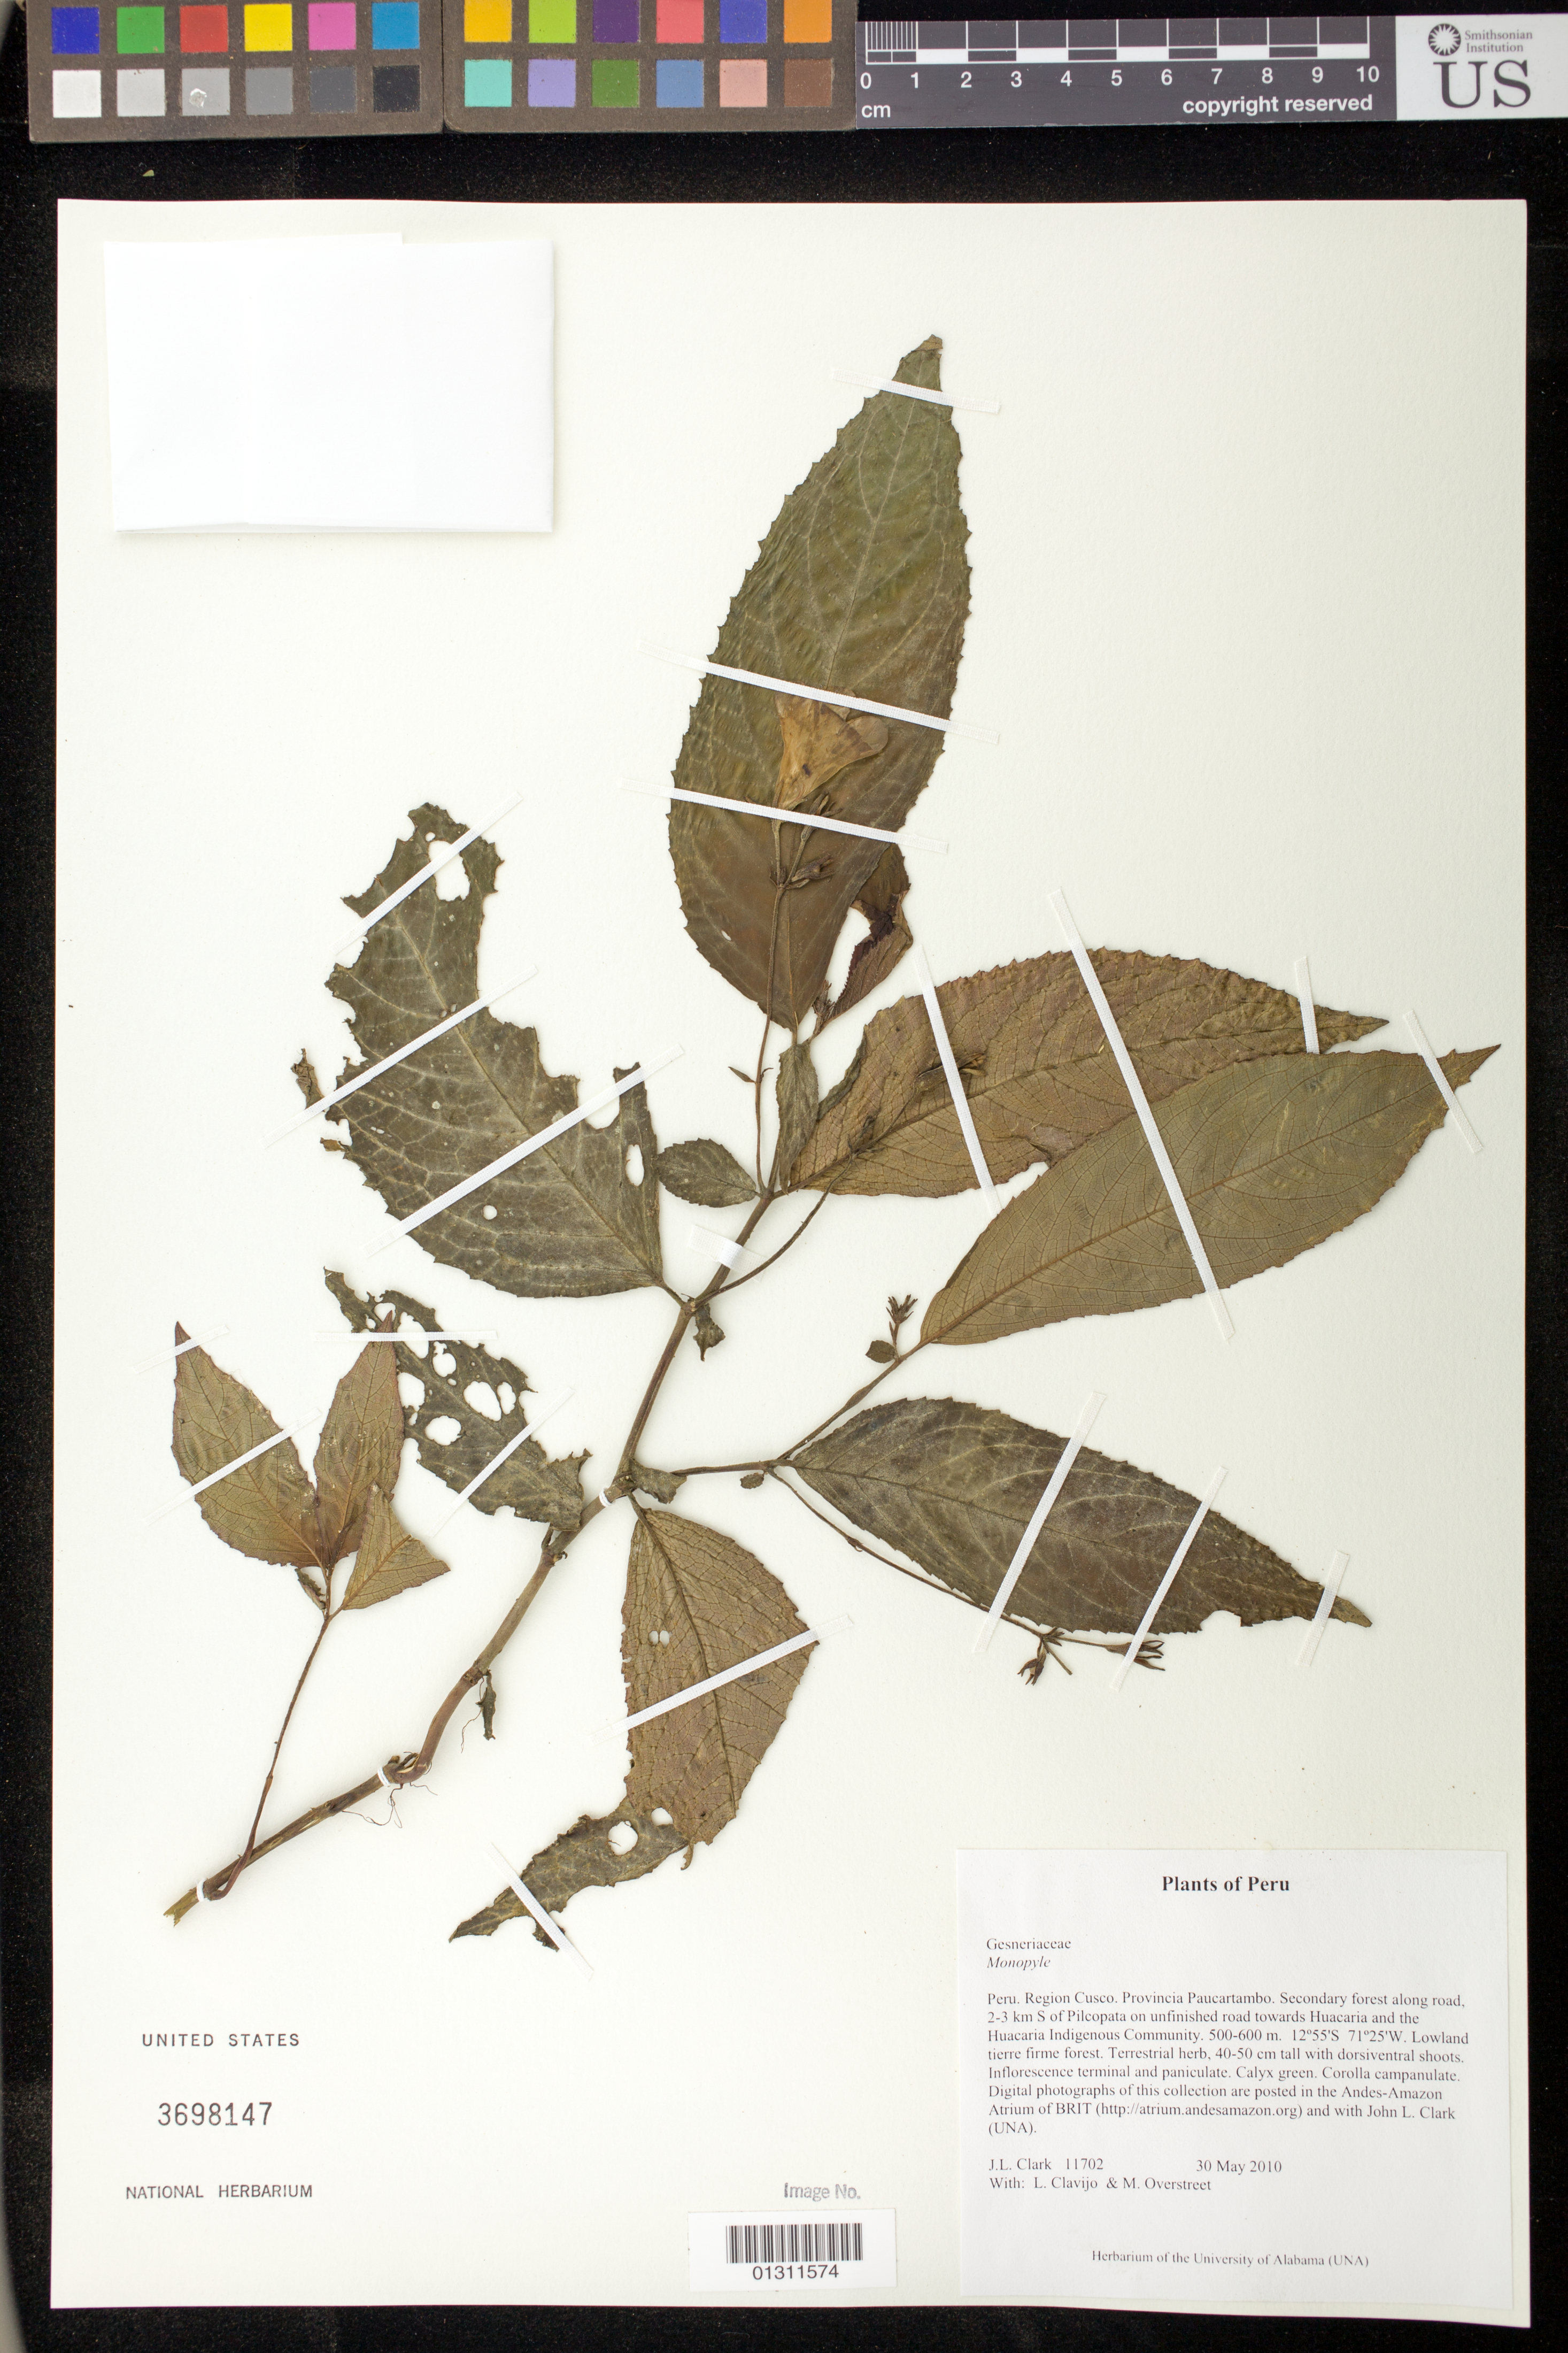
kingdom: Plantae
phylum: Tracheophyta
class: Magnoliopsida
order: Lamiales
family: Gesneriaceae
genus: Monopyle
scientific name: Monopyle sp.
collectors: J. L. Clark, L. Clavijo & M. Overstreet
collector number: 11702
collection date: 2010-05-30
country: Peru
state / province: Cusco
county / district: Paucartambo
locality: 2-3 km S of Pilcopata, on unfinished road towards Huacaria and the Huacaria Indigenous Community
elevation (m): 500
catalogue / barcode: US 3698147